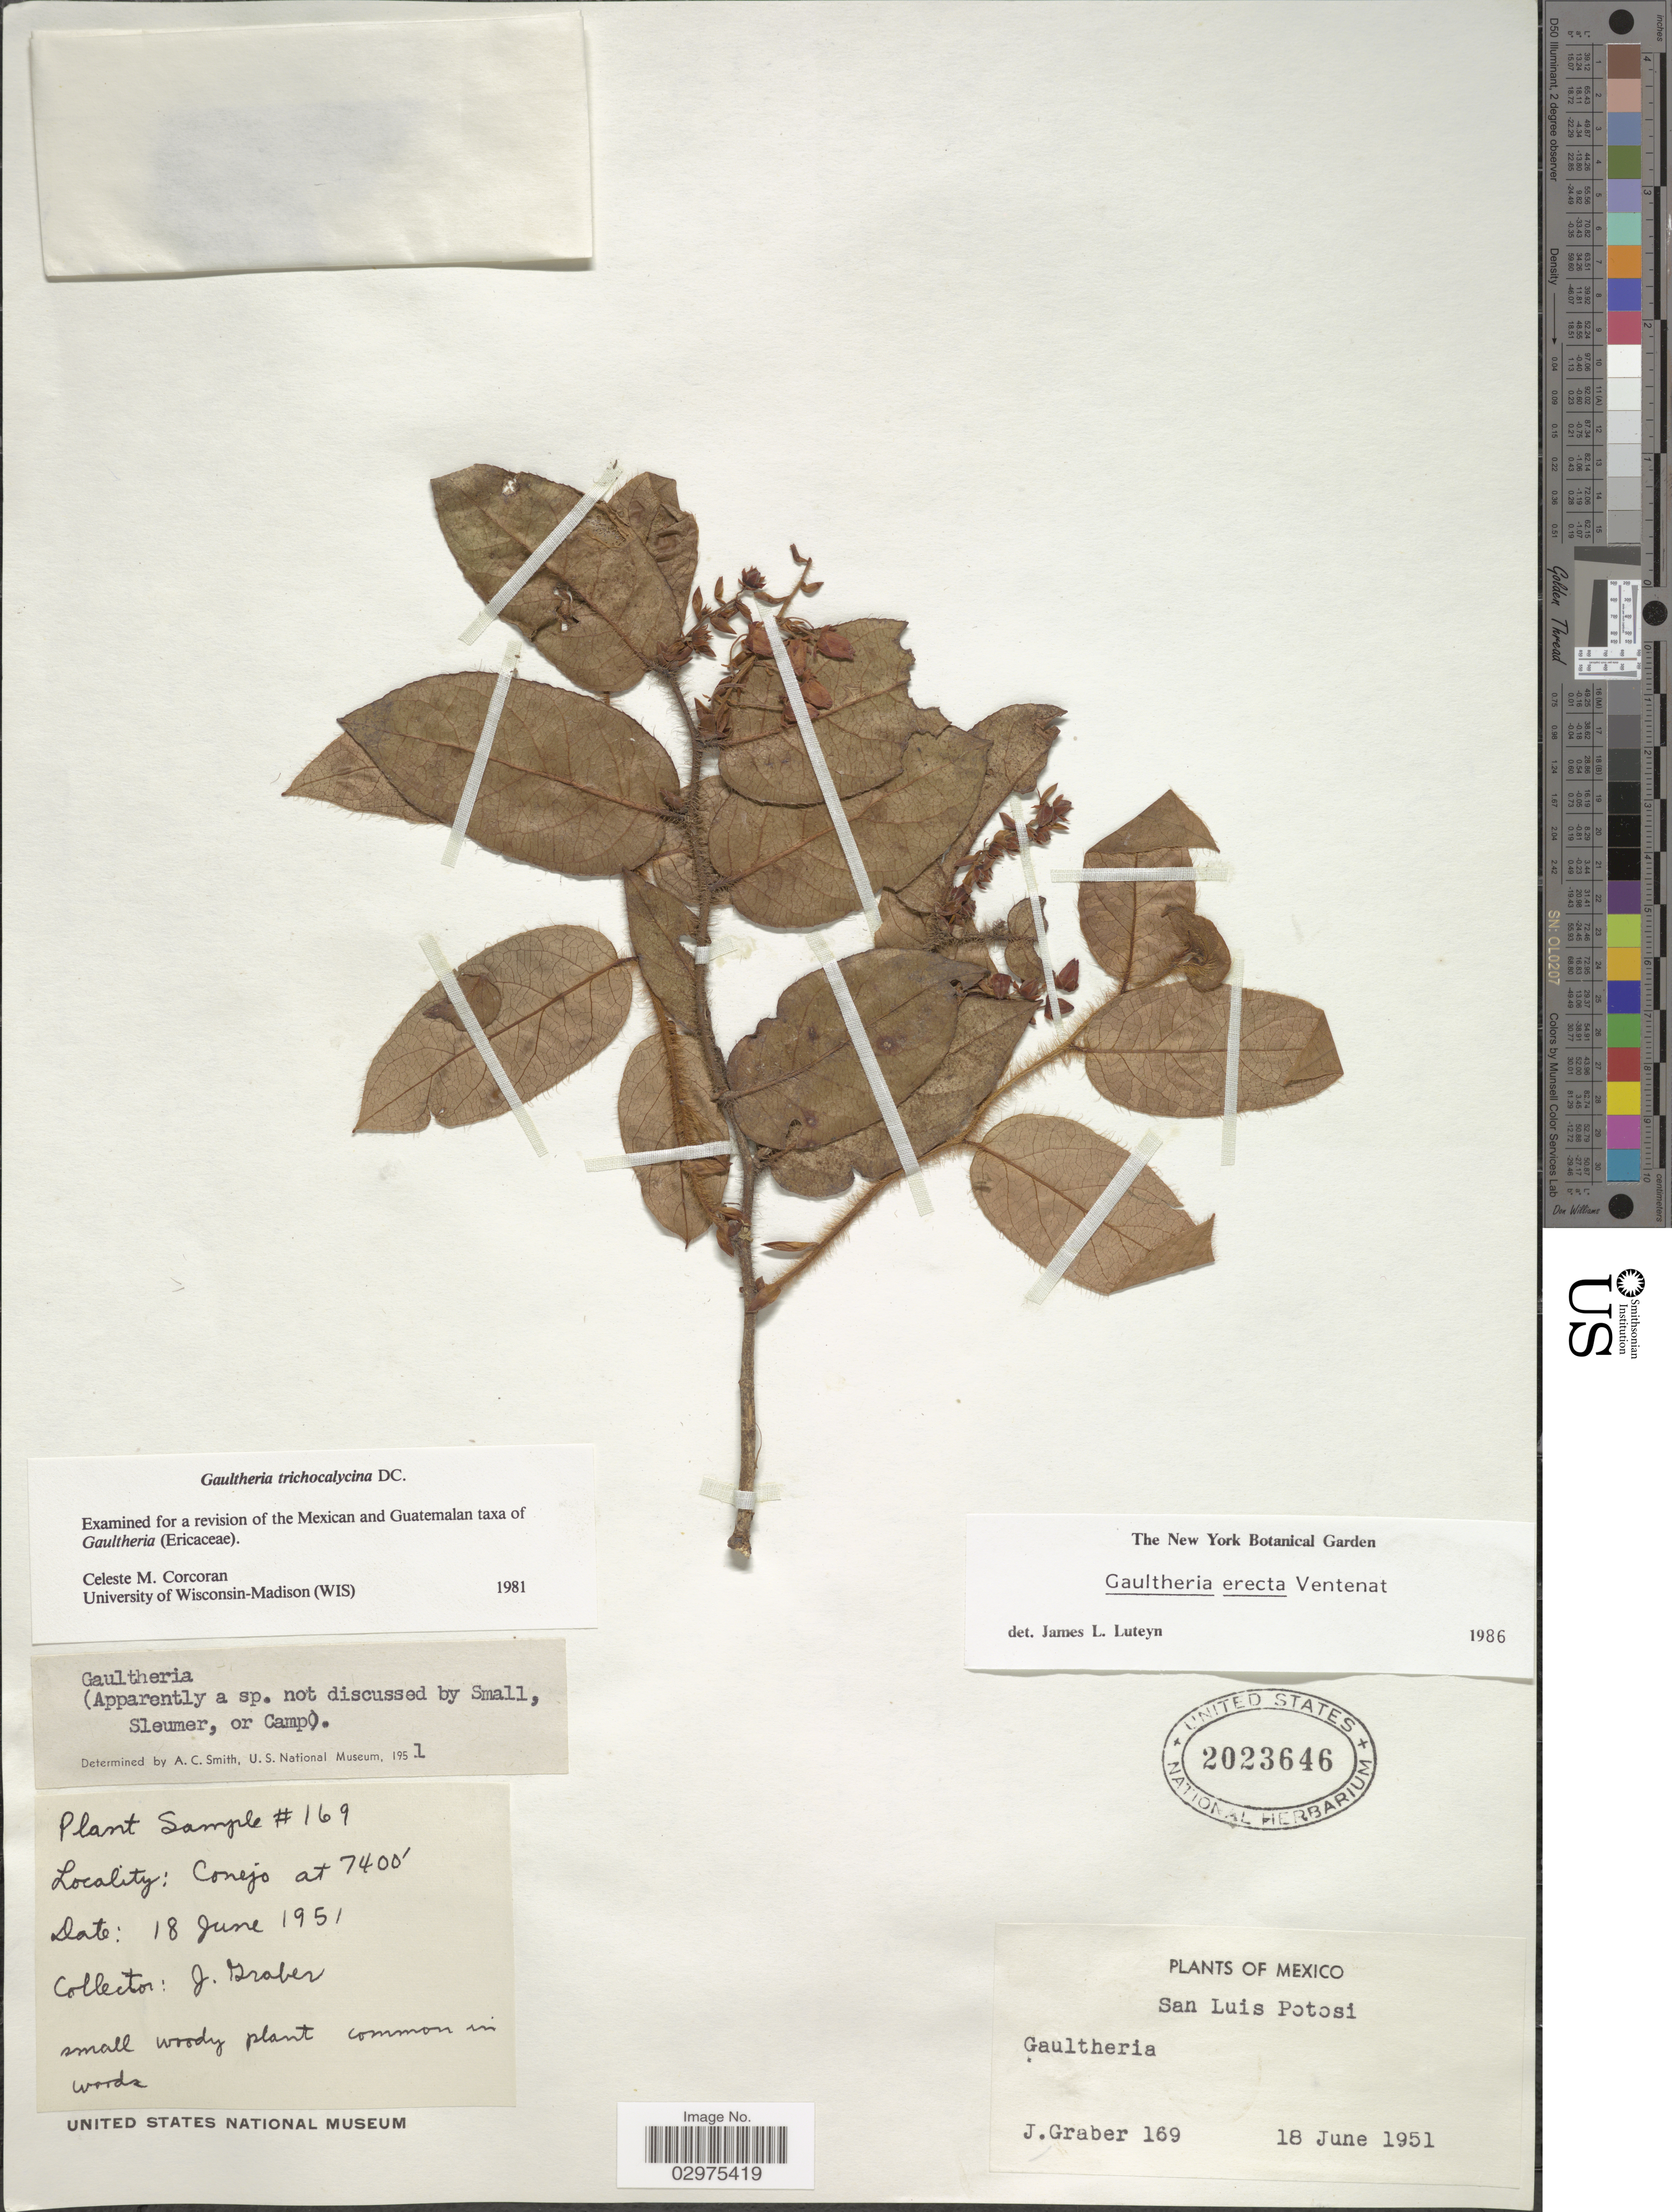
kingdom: Plantae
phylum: Tracheophyta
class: Magnoliopsida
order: Ericales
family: Ericaceae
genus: Gaultheria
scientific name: Gaultheria erecta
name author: Vent.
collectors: J. Graber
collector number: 169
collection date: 1951-06-18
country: Mexico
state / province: San Luis Potosí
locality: Conejo.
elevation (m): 2256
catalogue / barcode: US 2023646